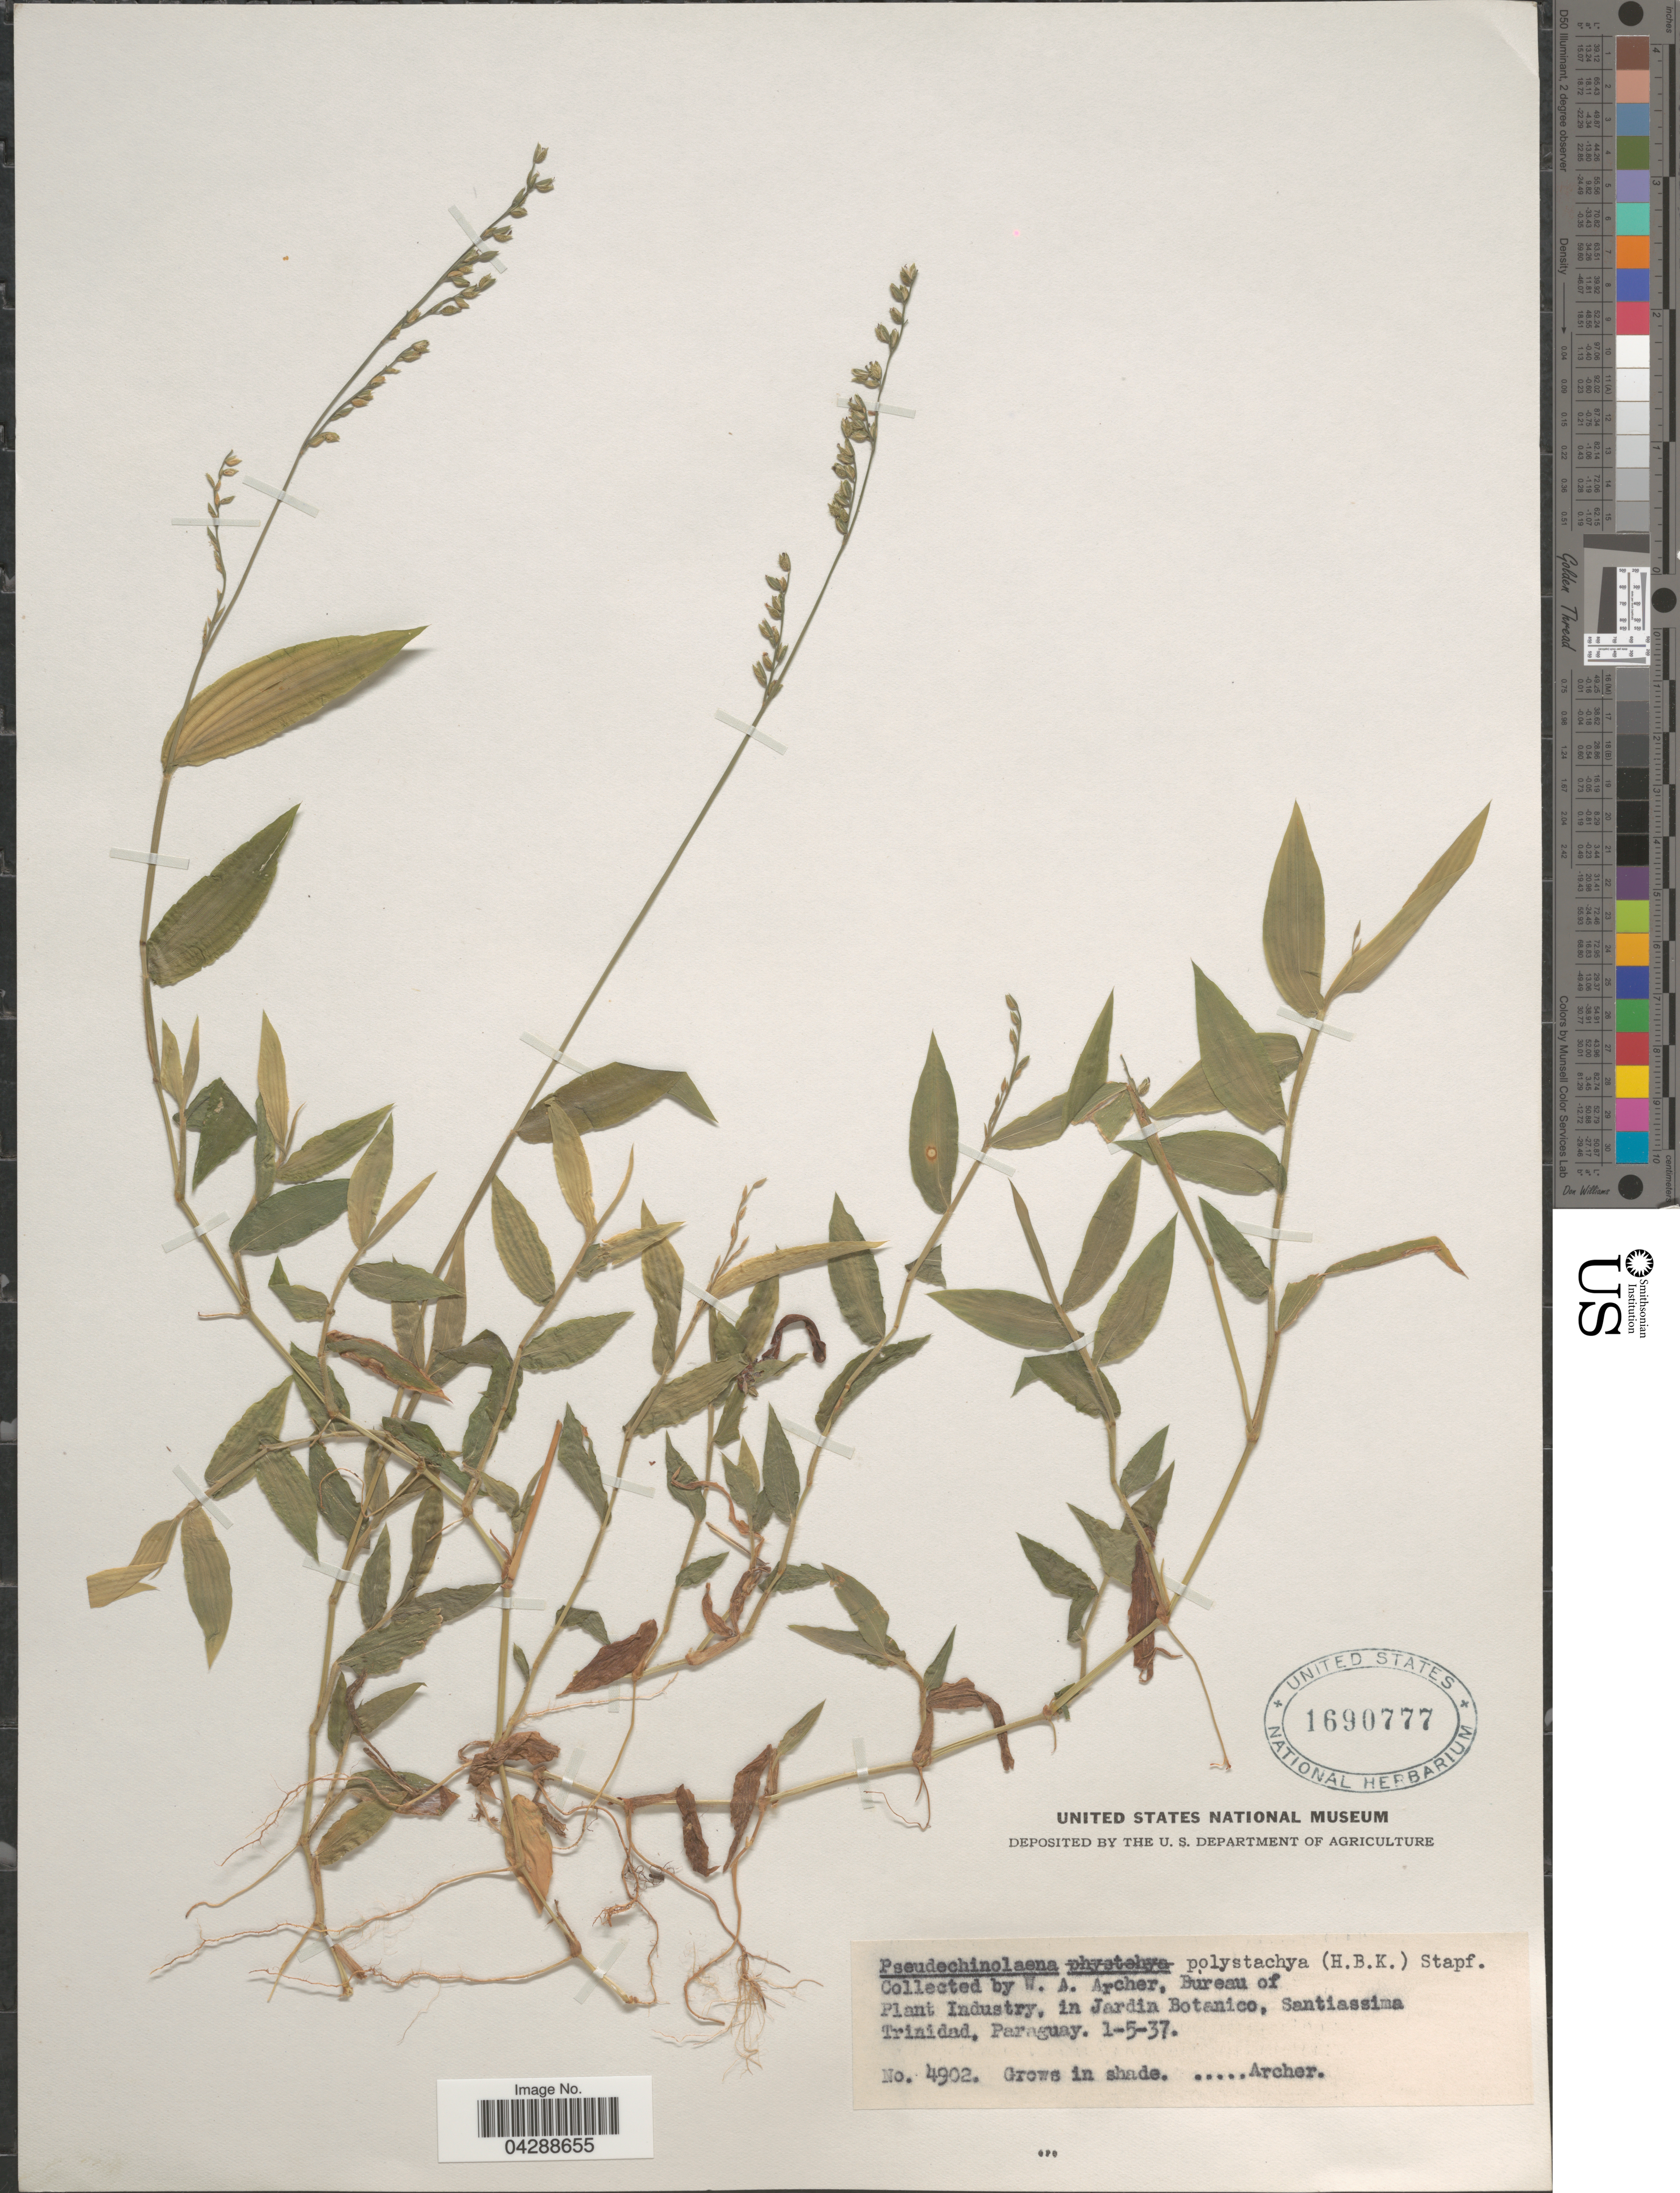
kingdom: Plantae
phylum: Tracheophyta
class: Liliopsida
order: Poales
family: Poaceae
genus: Pseudechinolaena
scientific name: Pseudechinolaena polystachya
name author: (Kunth) Stapf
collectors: W. Archer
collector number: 4902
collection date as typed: Transcribed d/m/y: 1/5/37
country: Paraguay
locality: In Jardin Botanico, Satiassima Trinidad.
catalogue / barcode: US 1690777